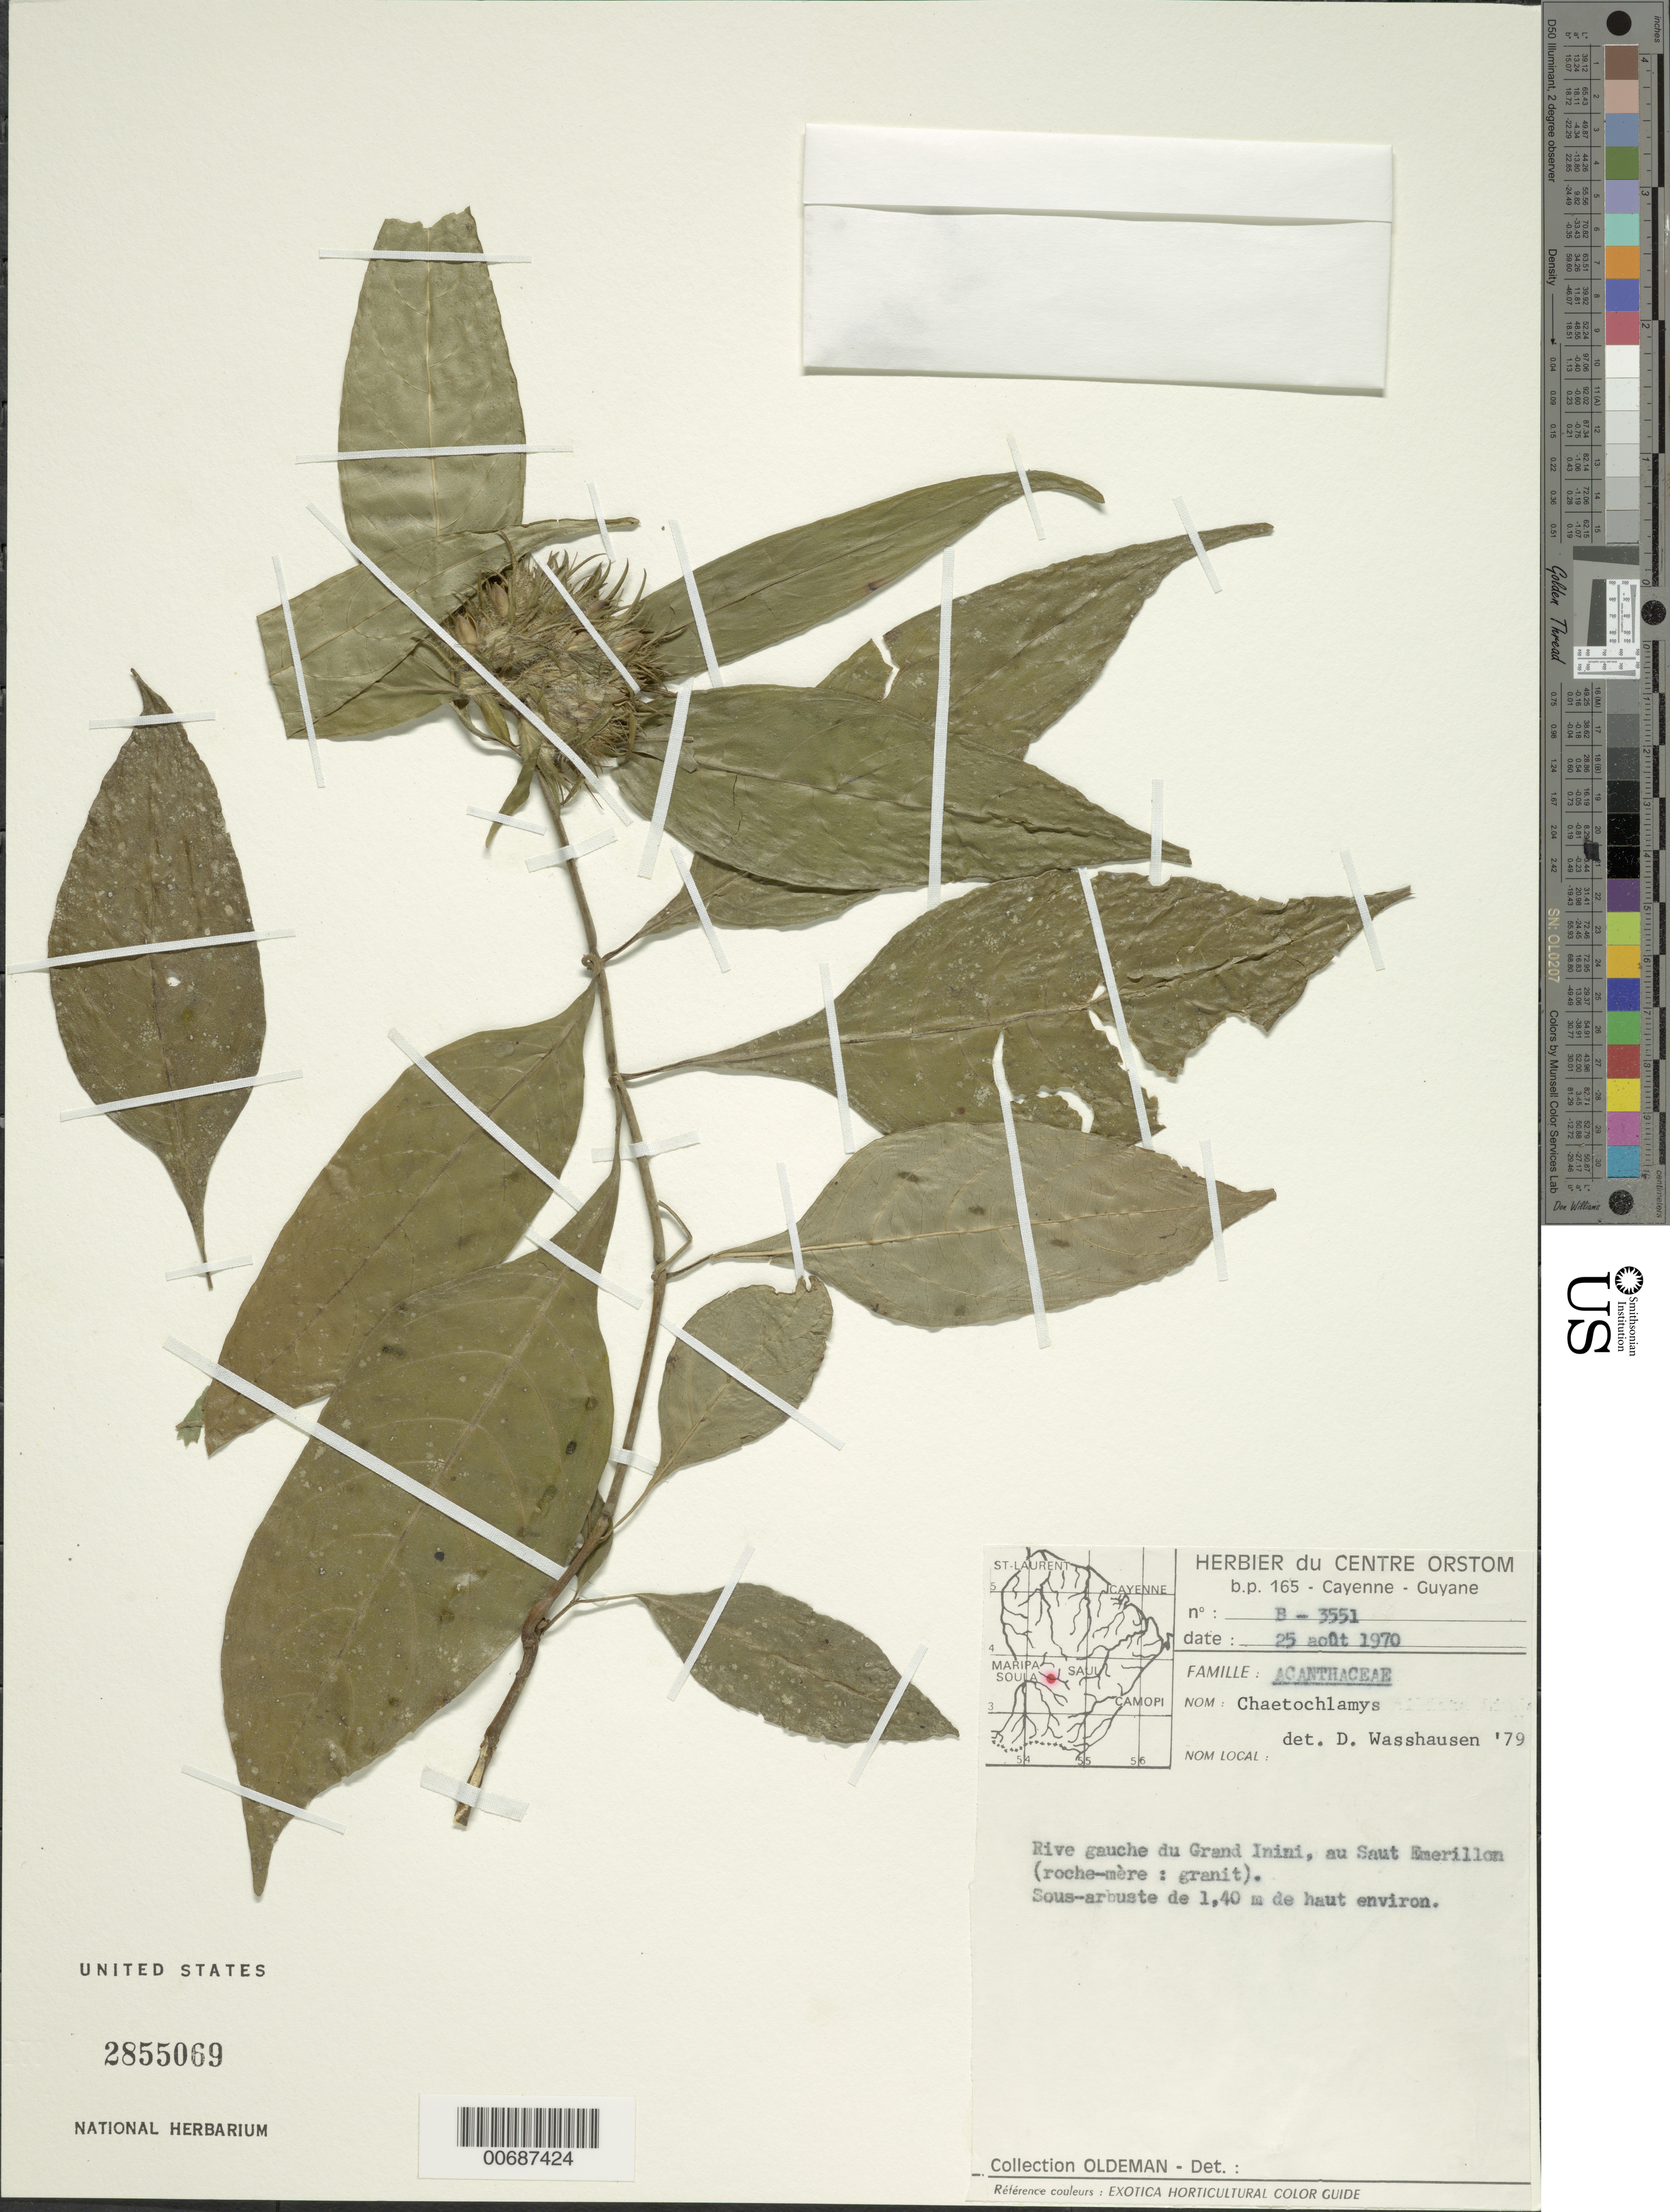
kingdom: Plantae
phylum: Tracheophyta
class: Magnoliopsida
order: Lamiales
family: Acanthaceae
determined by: Wasshausen, Dieter C., (BOT), Smithsonian Institution - National Museum of Natural History (UNITED STATES)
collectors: R. Oldeman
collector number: B 3551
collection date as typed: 25-Aug-70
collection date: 1970-08-25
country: French Guiana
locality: Rivière Grande Inini, au Saut Emerillon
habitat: Roche-mere; Granit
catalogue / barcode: US 2855069